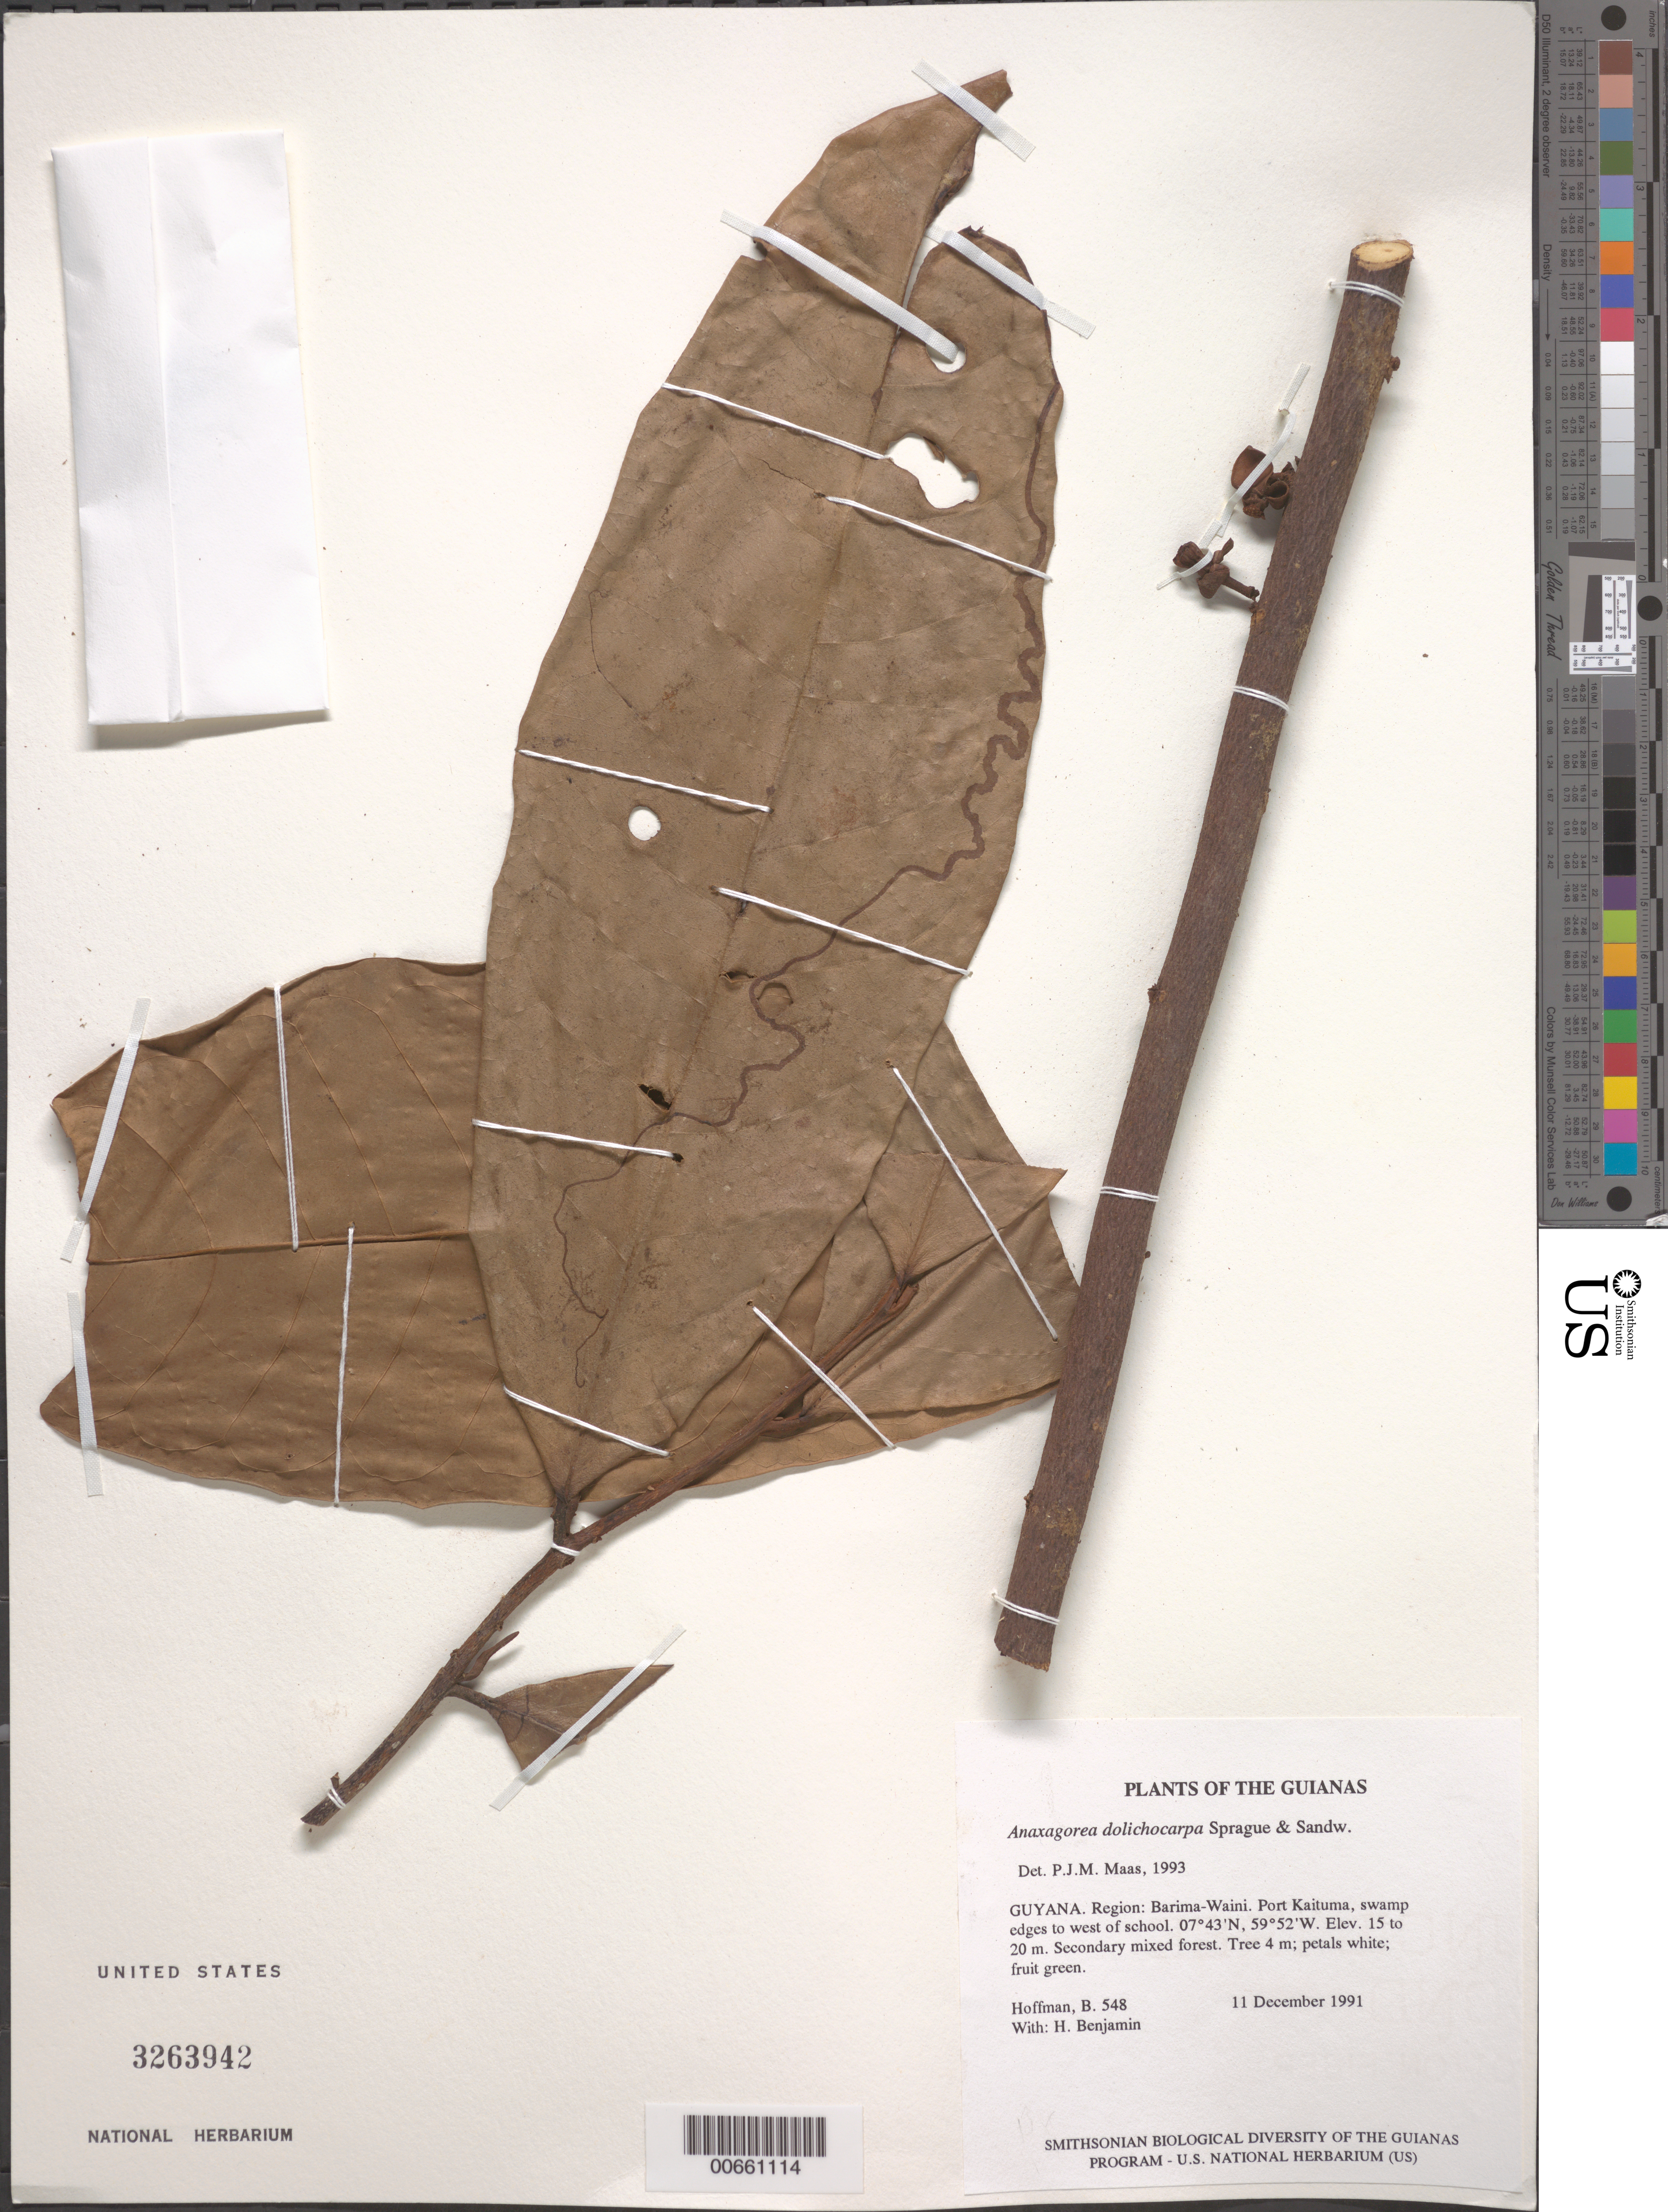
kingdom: Plantae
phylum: Tracheophyta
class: Magnoliopsida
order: Magnoliales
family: Annonaceae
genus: Anaxagorea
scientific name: Anaxagorea dolichocarpa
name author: Sprague & Sandwith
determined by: Maas, Paul J. M.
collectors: B. Hoffman & H. Benjamin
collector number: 548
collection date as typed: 11 December 1991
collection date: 1991-12-11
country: Guyana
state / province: Barima-Waini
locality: Port Kaituma, swamp edges to west of school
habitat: Secondary mixed forest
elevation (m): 15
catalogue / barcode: US 3263942